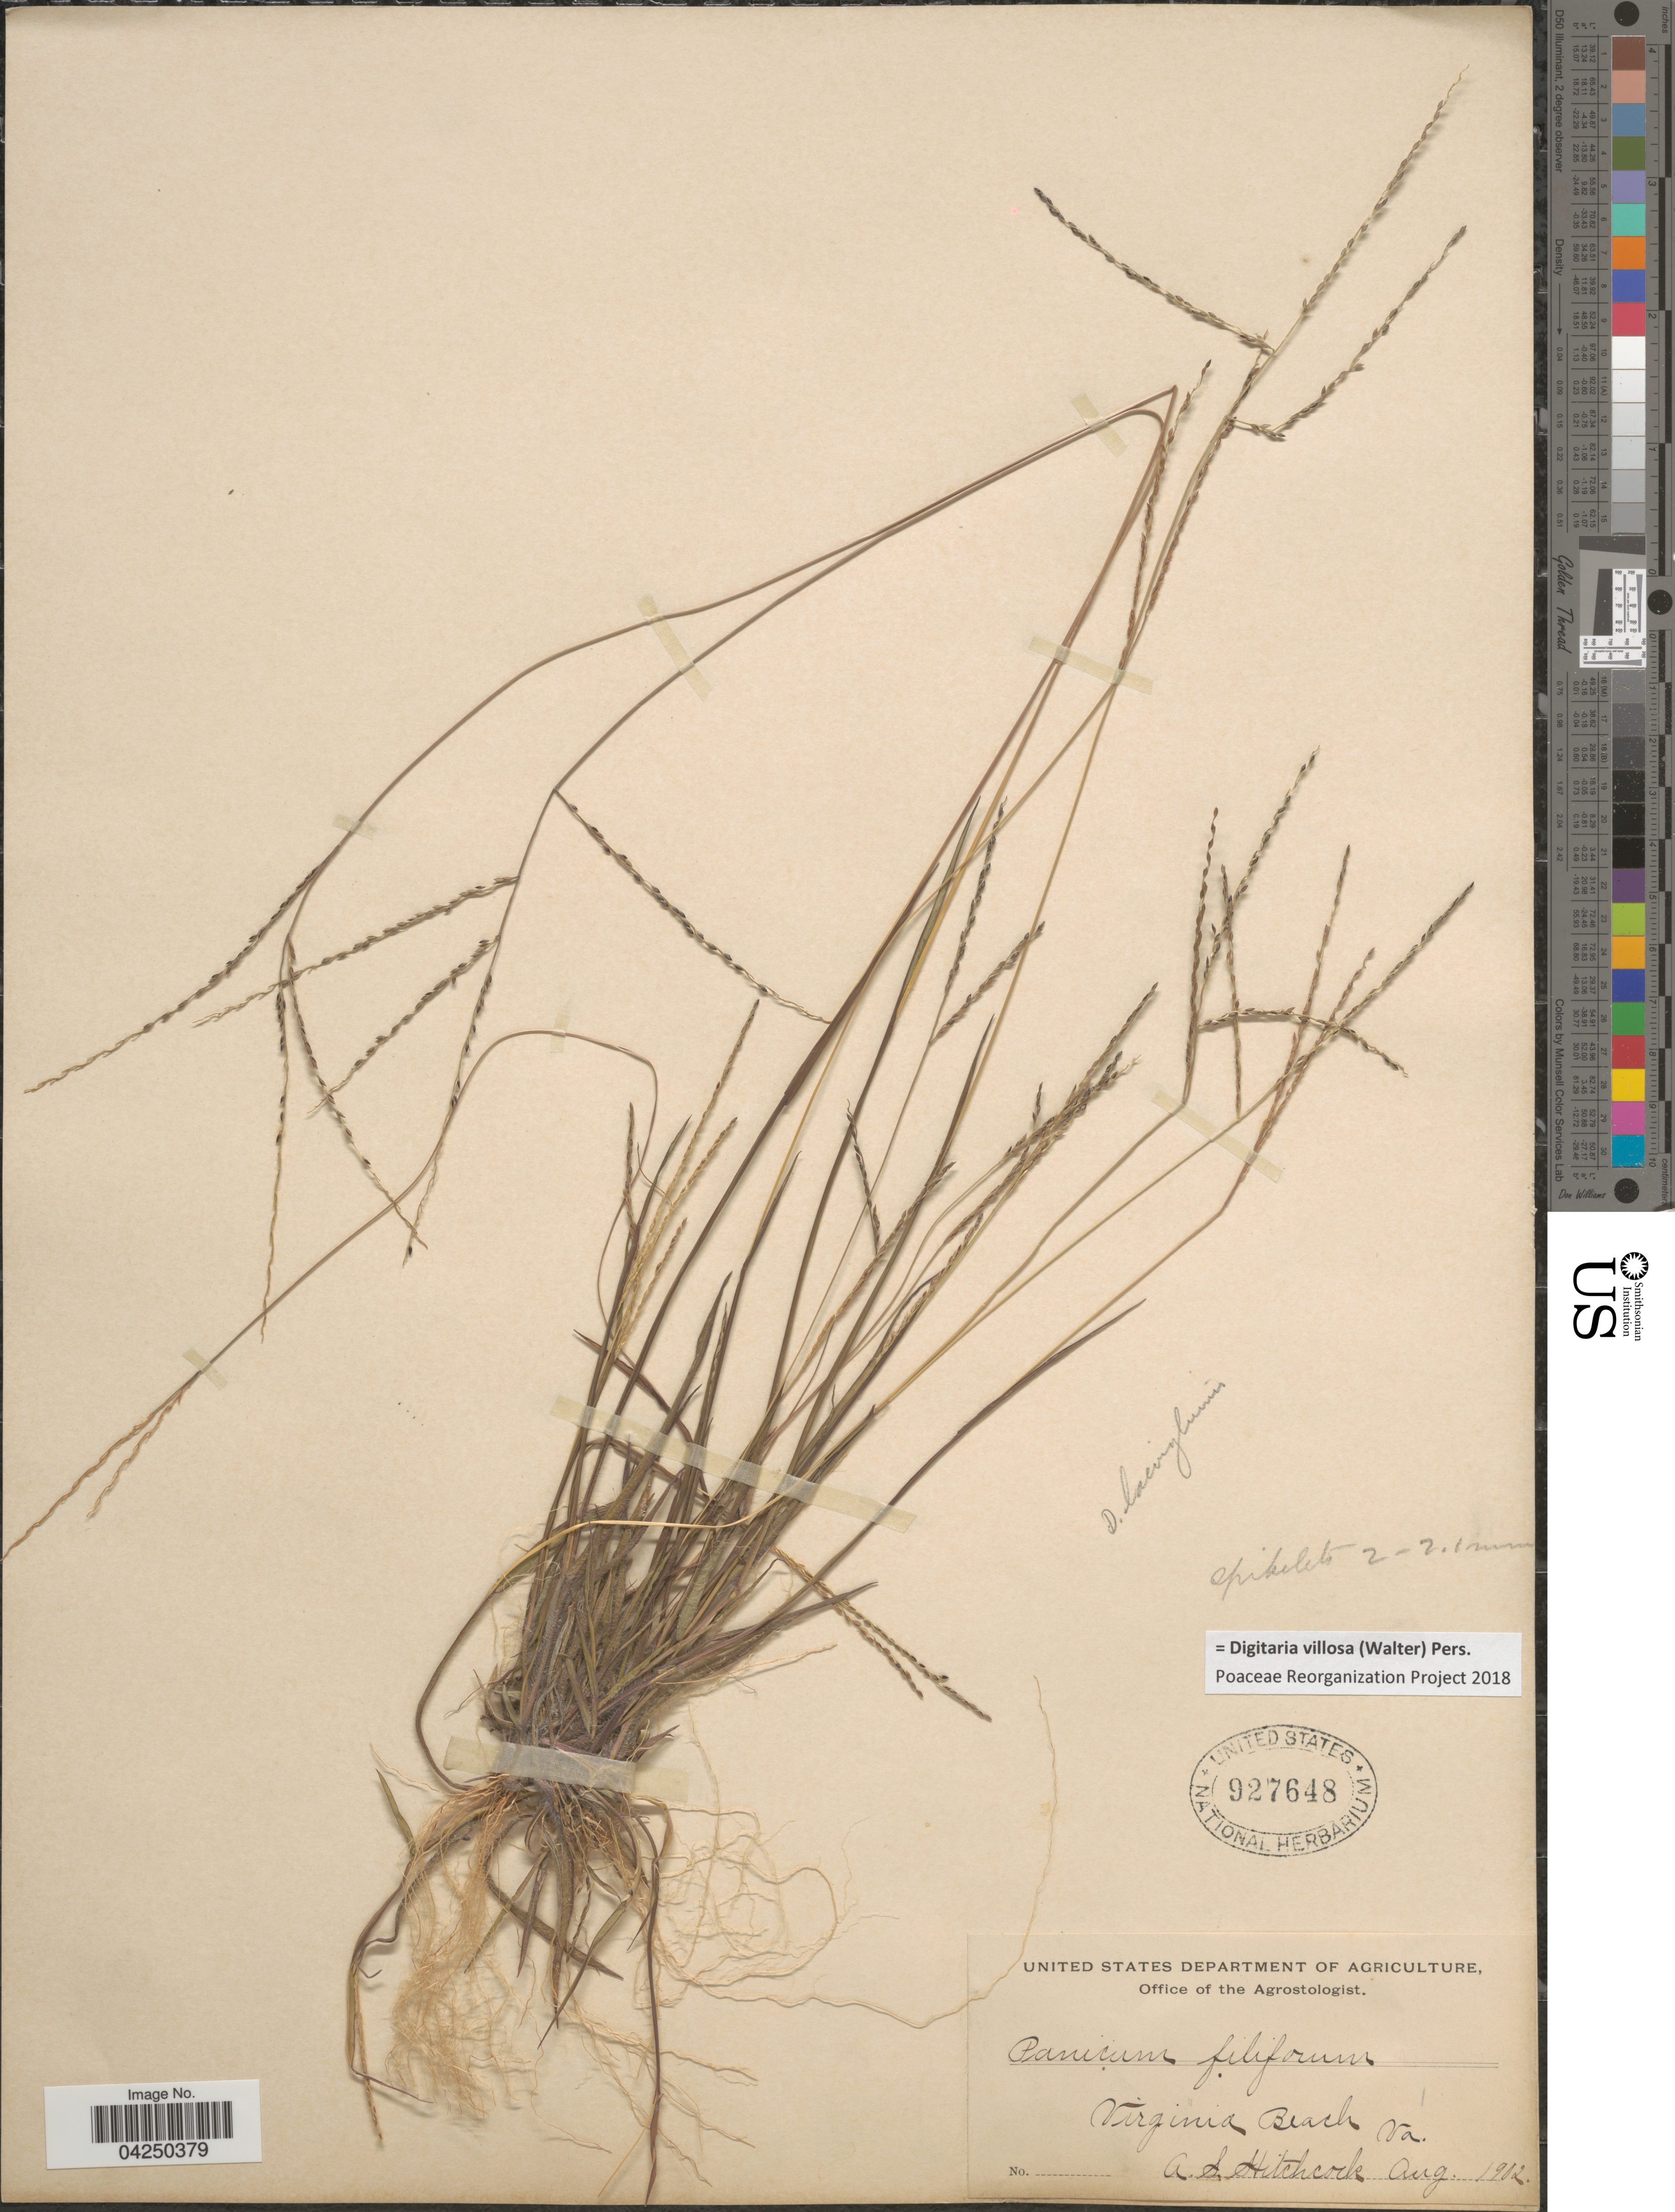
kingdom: Plantae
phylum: Tracheophyta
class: Liliopsida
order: Poales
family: Poaceae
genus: Digitaria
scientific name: Digitaria villosa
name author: (Walter) Pers.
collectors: A. S. Hitchcock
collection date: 1902-08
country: United States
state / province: Virginia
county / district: City of Virginia Beach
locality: Virginia Beach.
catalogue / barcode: US 927648